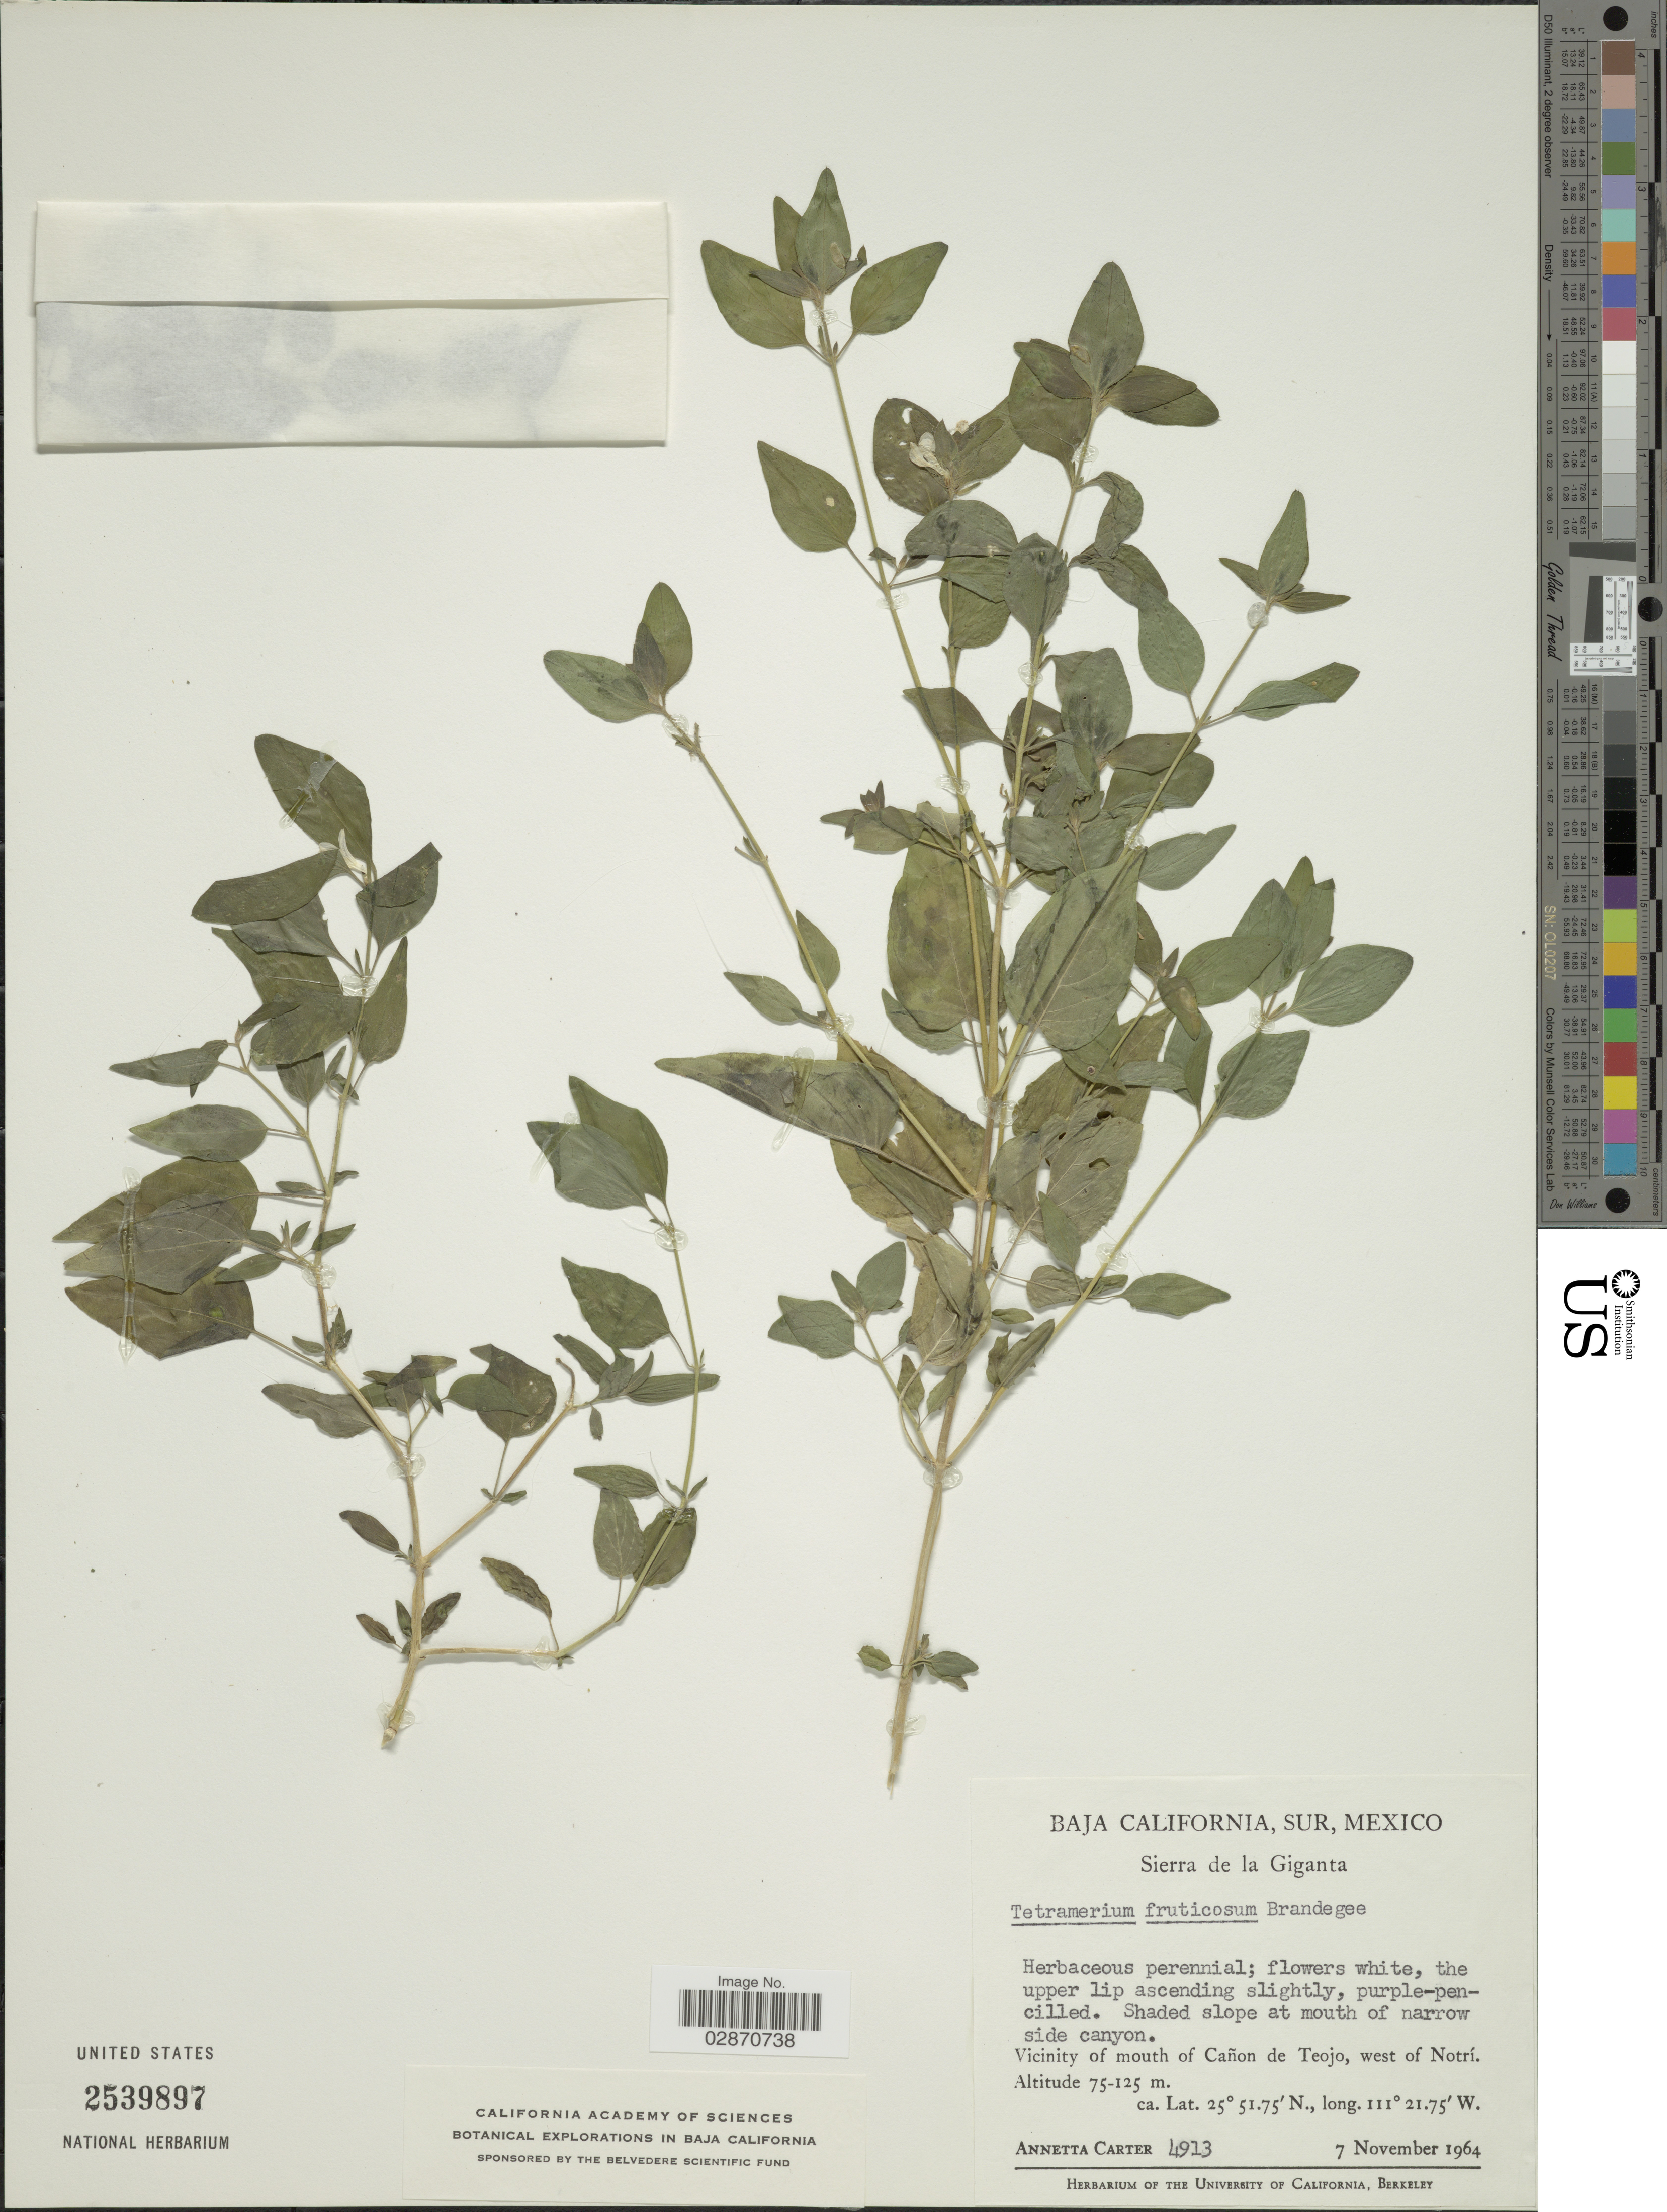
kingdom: Plantae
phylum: Tracheophyta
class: Magnoliopsida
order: Lamiales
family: Acanthaceae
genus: Tetramerium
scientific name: Tetramerium fruticosum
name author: Brandegee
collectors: A. Carter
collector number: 4913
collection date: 1964-11-07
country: Mexico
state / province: Baja California Sur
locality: Sierra de la Giganta. Shaded slope at mouth of narrow side of canyon. Vicinity of mouth of Cañon de Teojo, west of Notrí.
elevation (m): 75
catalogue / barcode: US 2539897